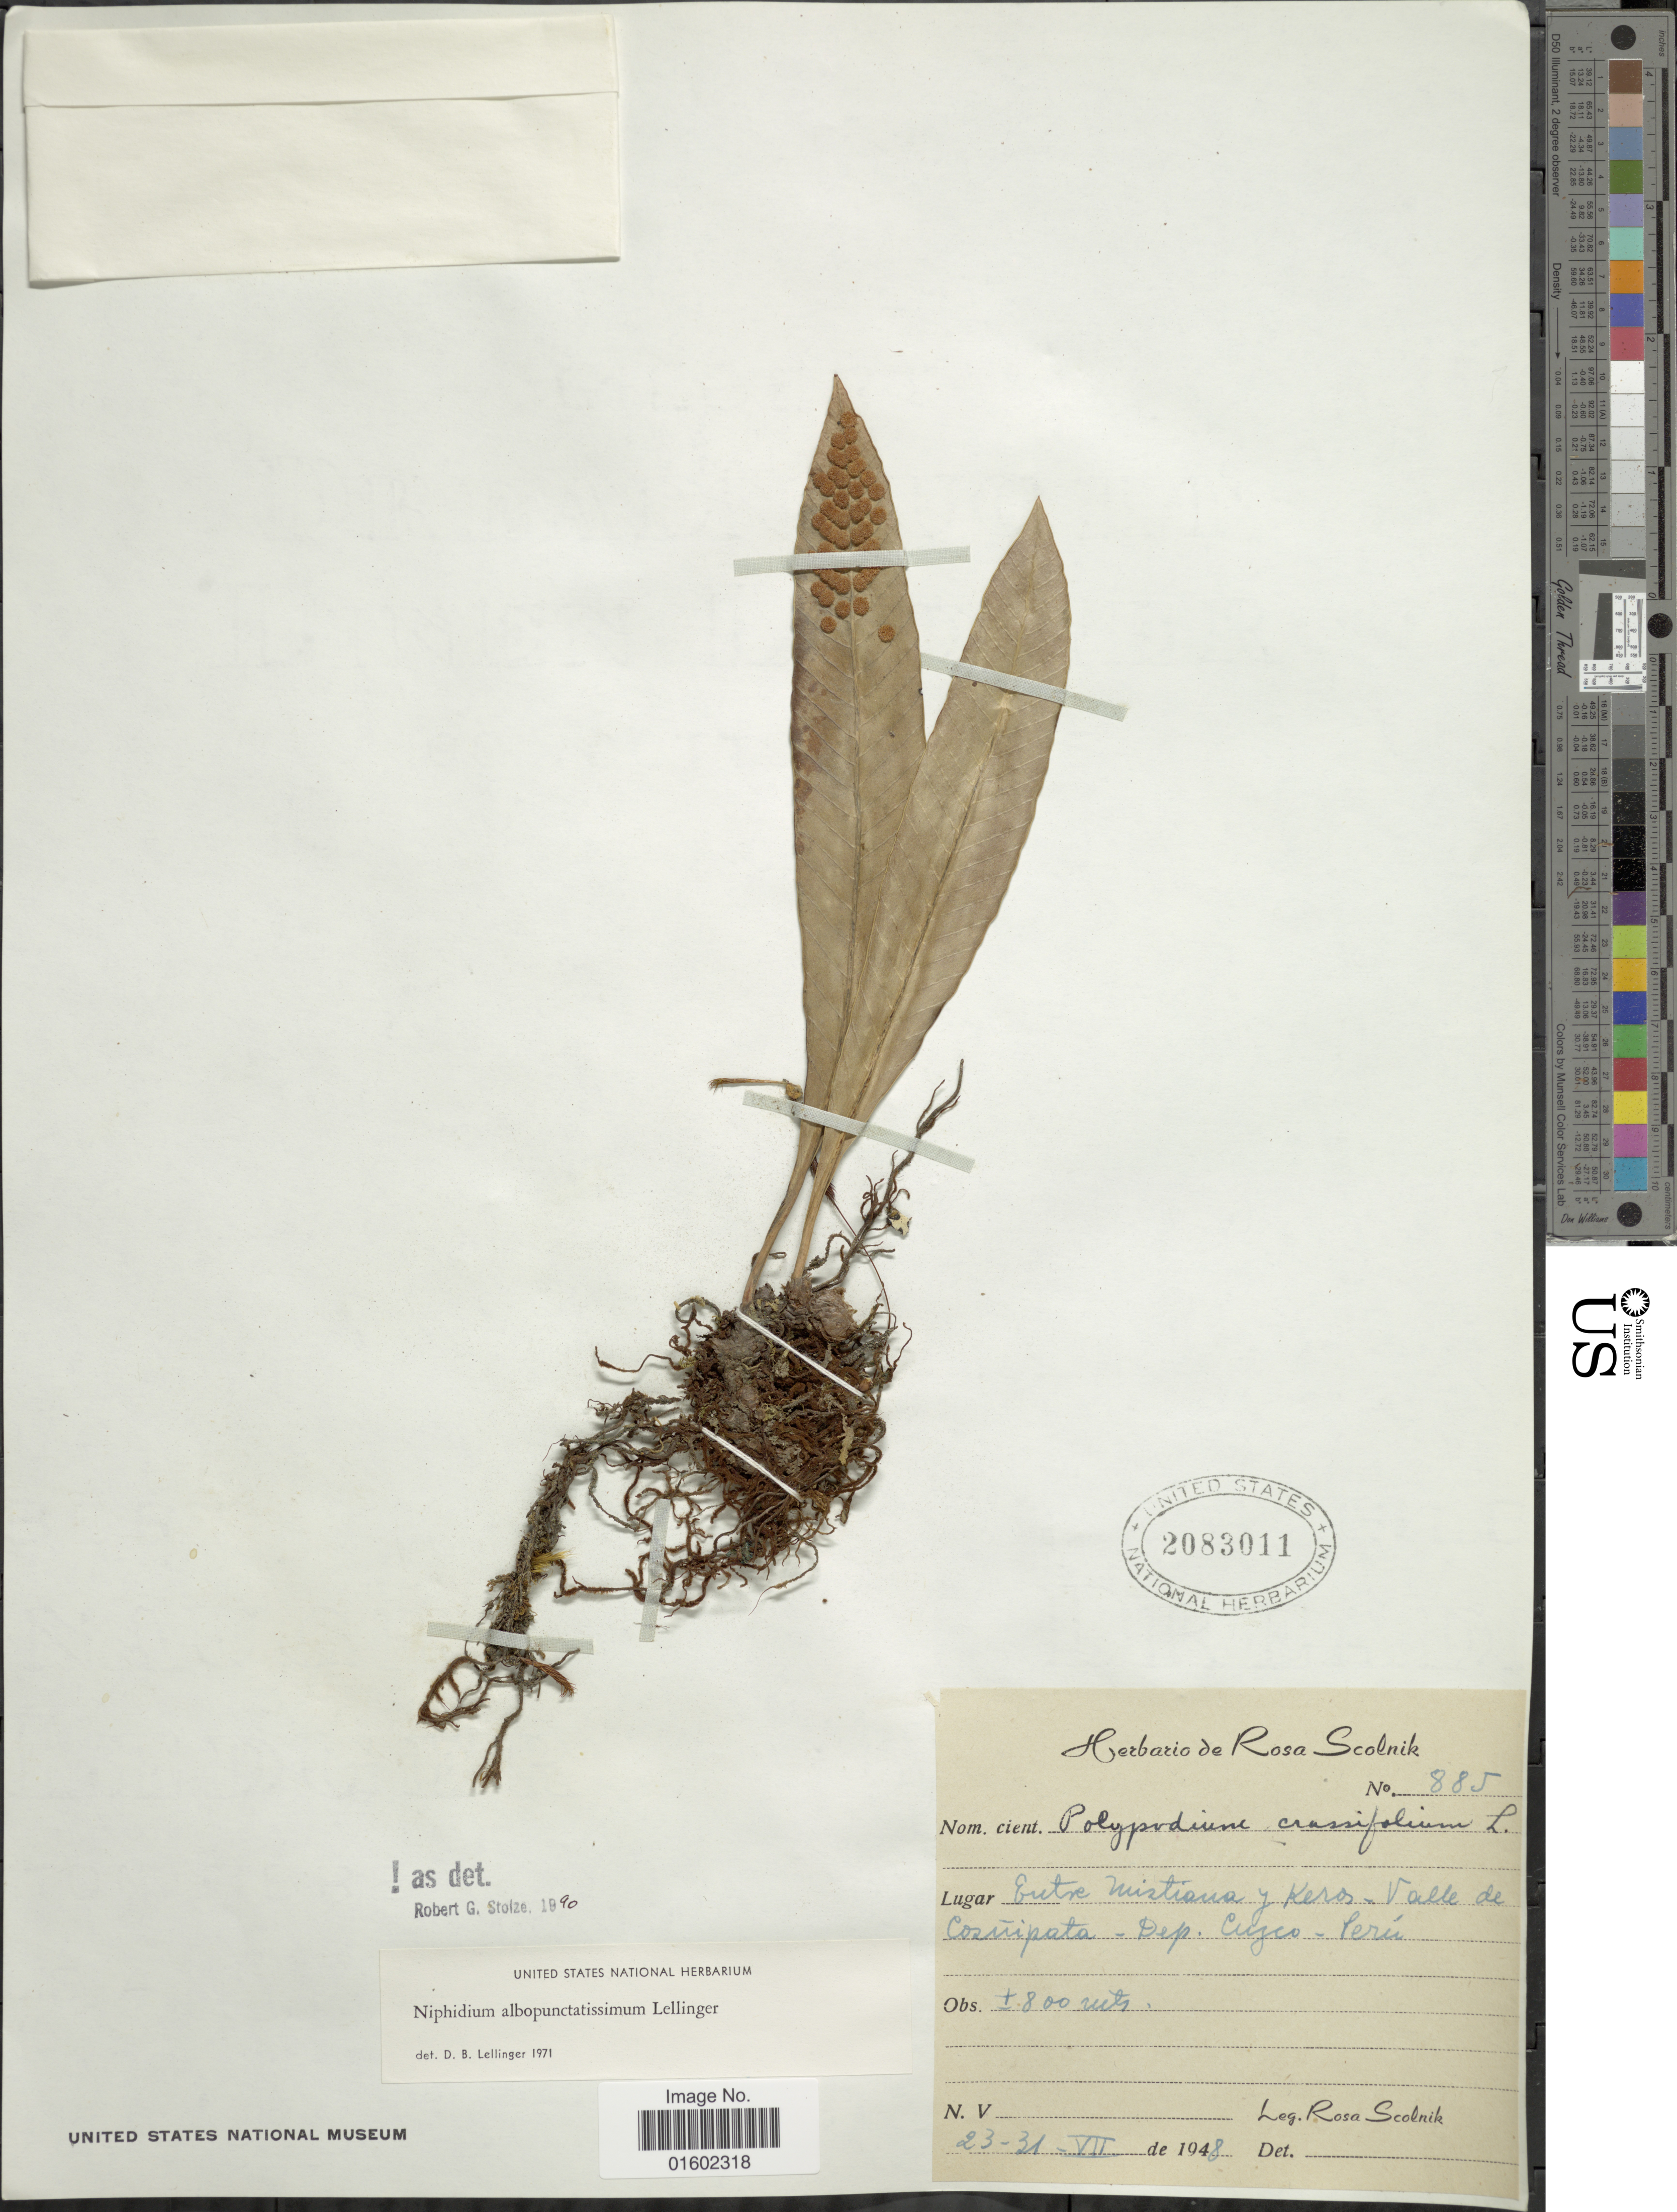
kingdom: Plantae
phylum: Tracheophyta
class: Polypodiopsida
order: Polypodiales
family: Polypodiaceae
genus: Niphidium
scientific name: Niphidium albopunctatissimum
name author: Lellinger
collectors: R. Scolnik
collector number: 885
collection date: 1948-07-23/1948-07-31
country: Peru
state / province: Cusco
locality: Entre Mistiana y Keros - Valle de Cosñipata - Dept. Cuzco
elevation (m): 800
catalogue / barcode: US 2083011